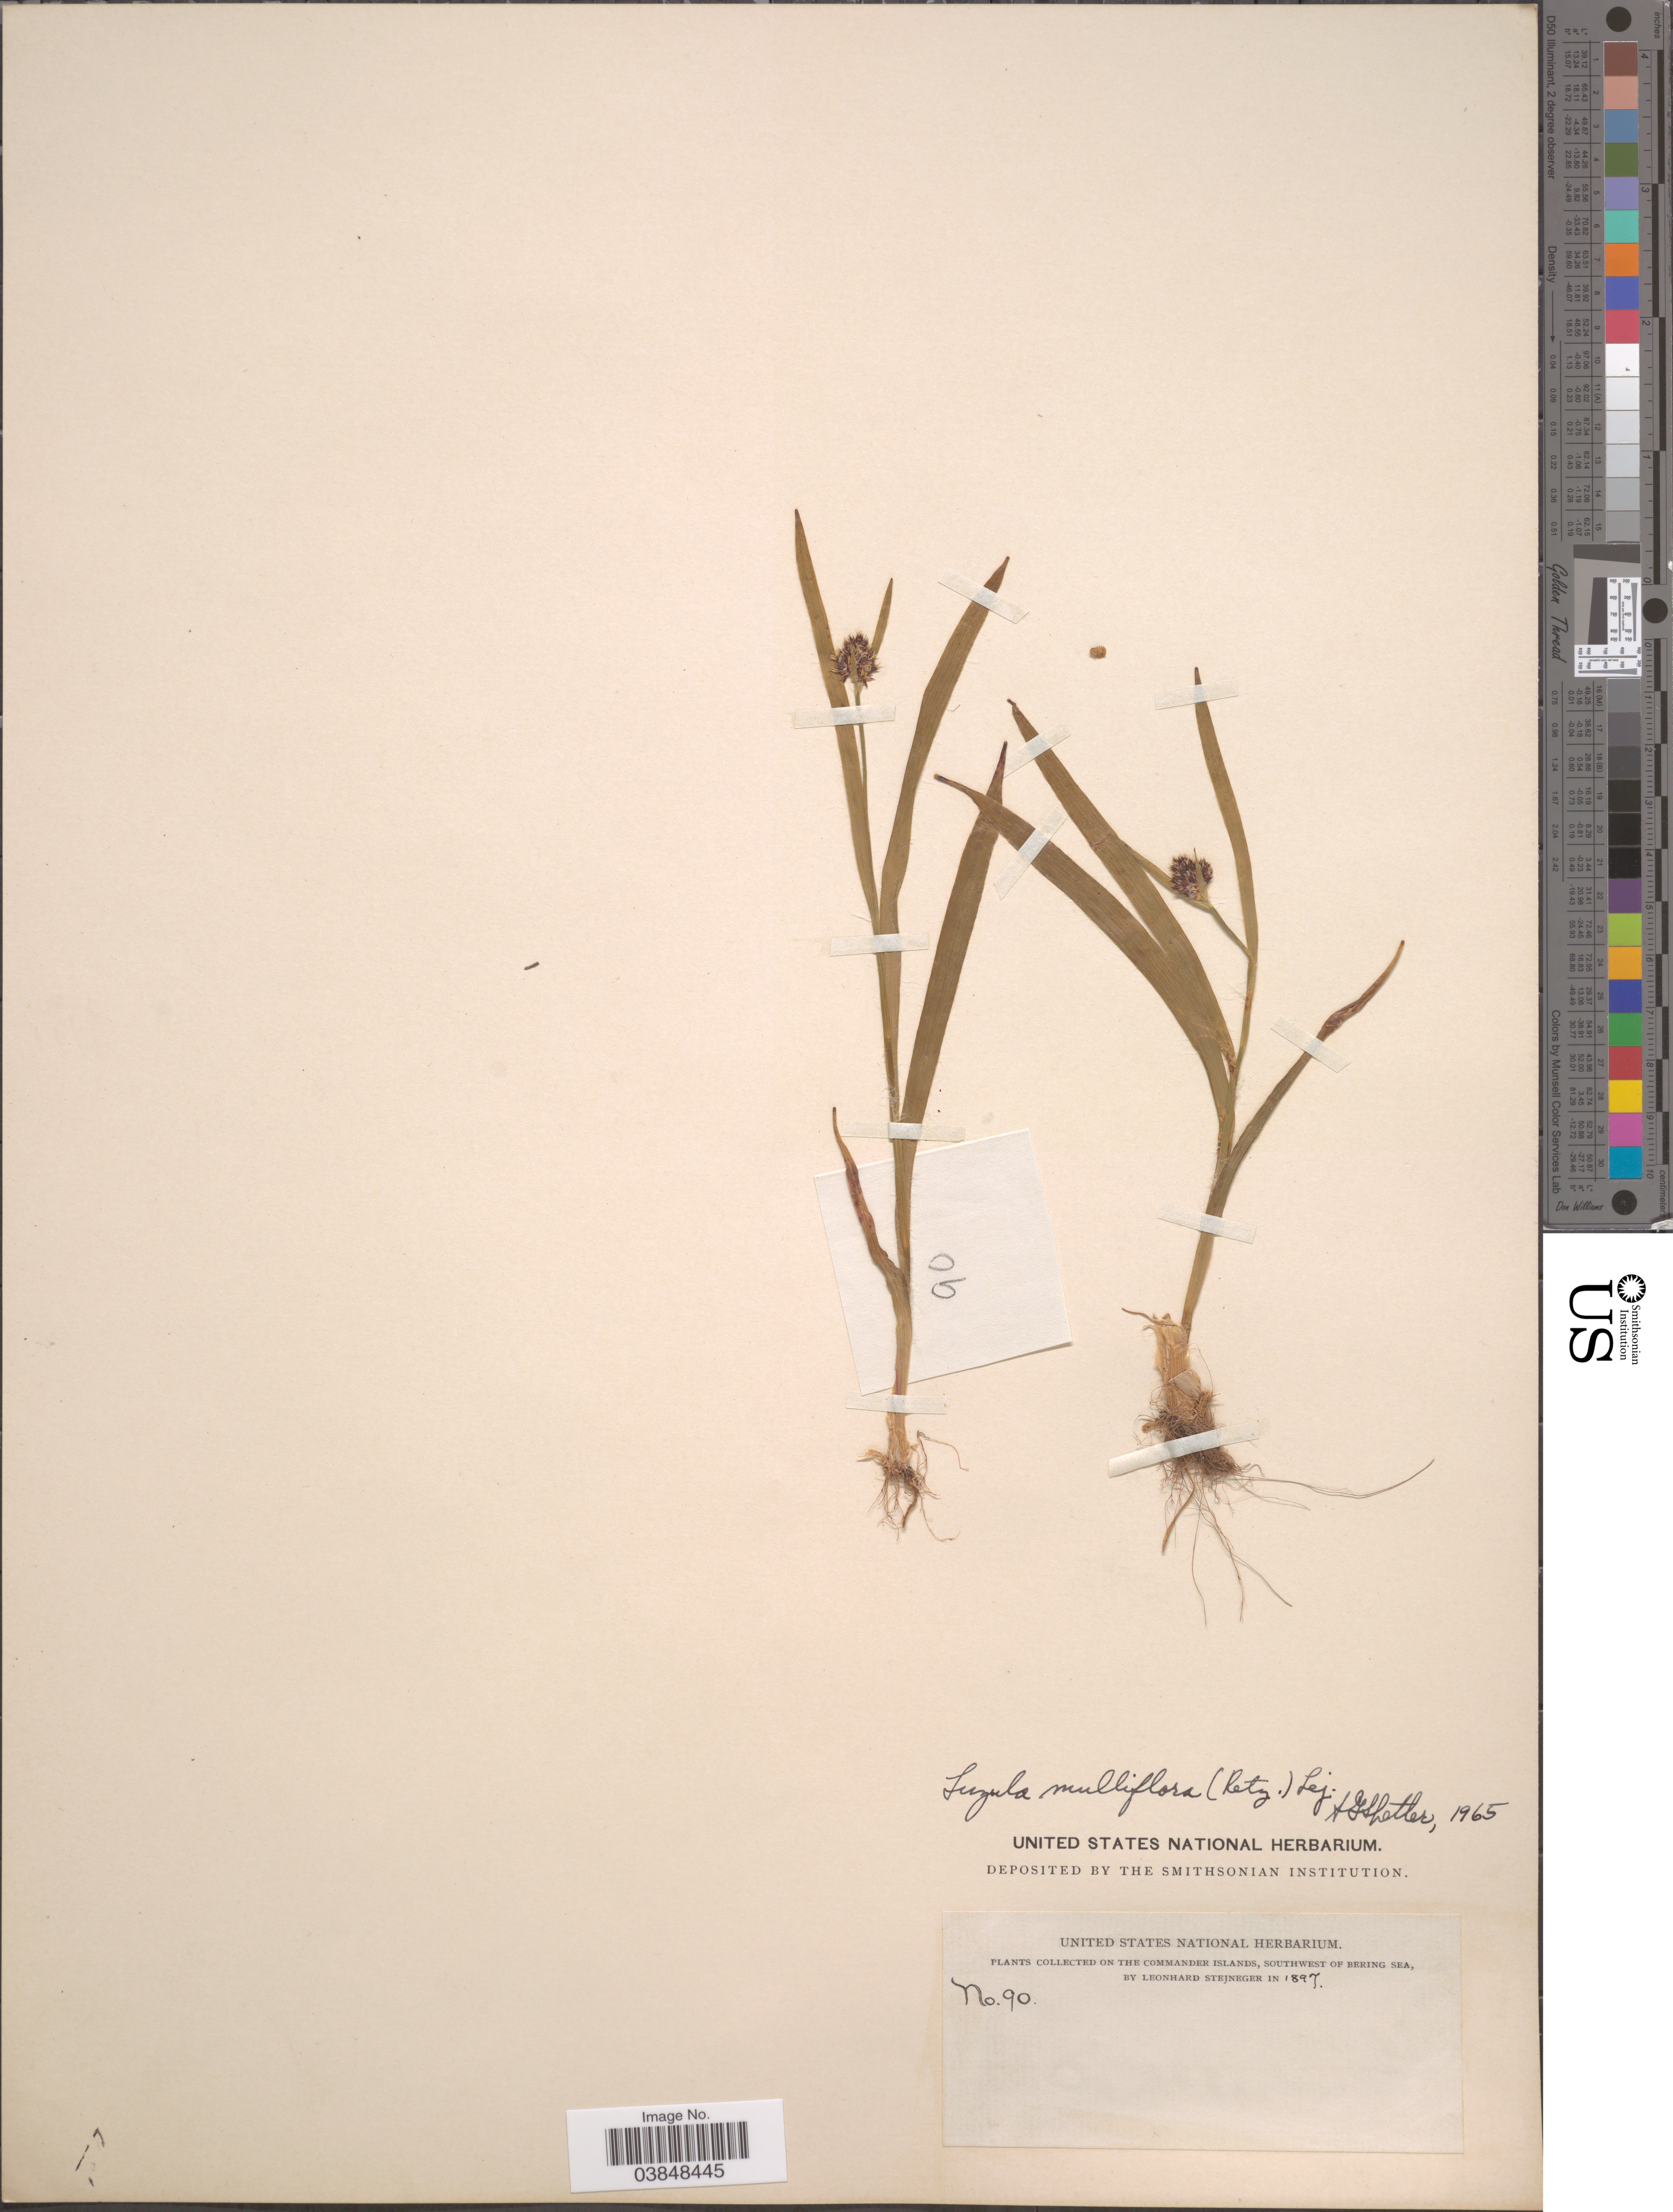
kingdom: Plantae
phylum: Tracheophyta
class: Liliopsida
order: Poales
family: Juncaceae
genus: Luzula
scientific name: Luzula multiflora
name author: (Ehrh.) Lej.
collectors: L. Stejneger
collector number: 90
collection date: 1897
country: Russian Federation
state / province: Kamchatka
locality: On the Commander Islands, Southwest of Bering Sea.